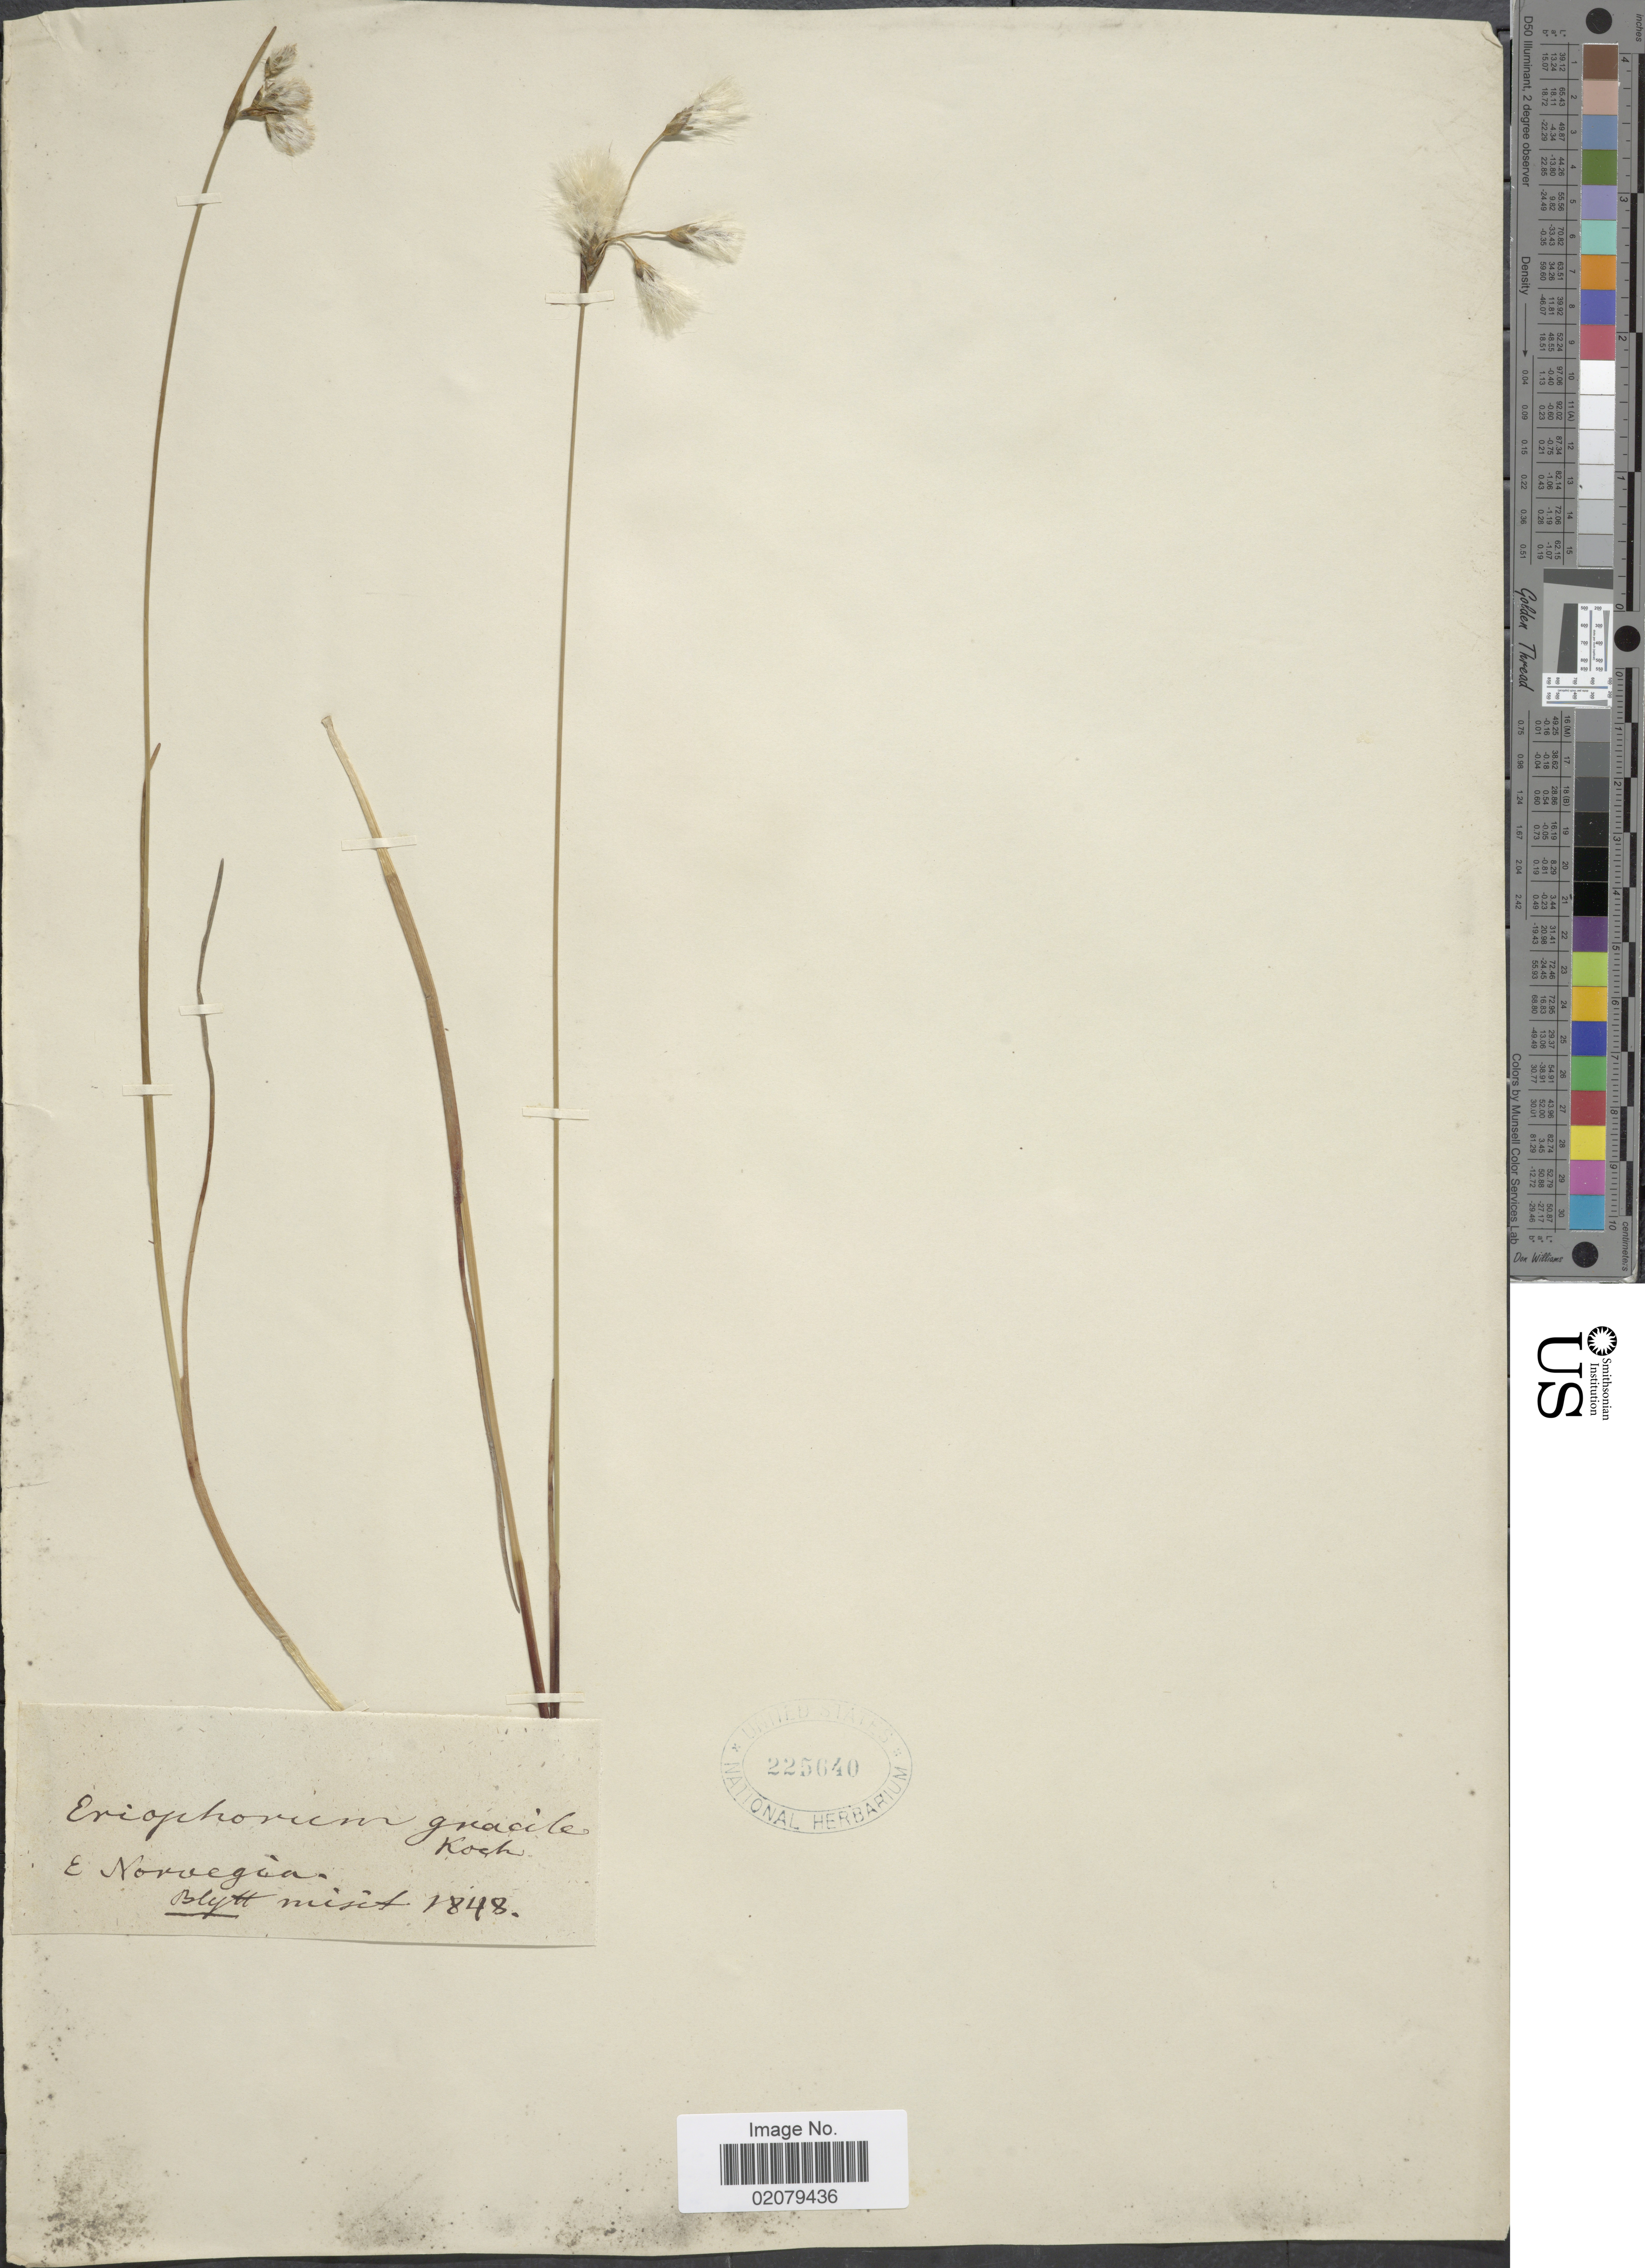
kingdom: Plantae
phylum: Tracheophyta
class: Liliopsida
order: Poales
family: Cyperaceae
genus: Eriophorum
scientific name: Eriophorum gracile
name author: W.D.J. Koch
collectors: Blytt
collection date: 1848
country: Norway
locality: E. Norvegia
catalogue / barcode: US 225640